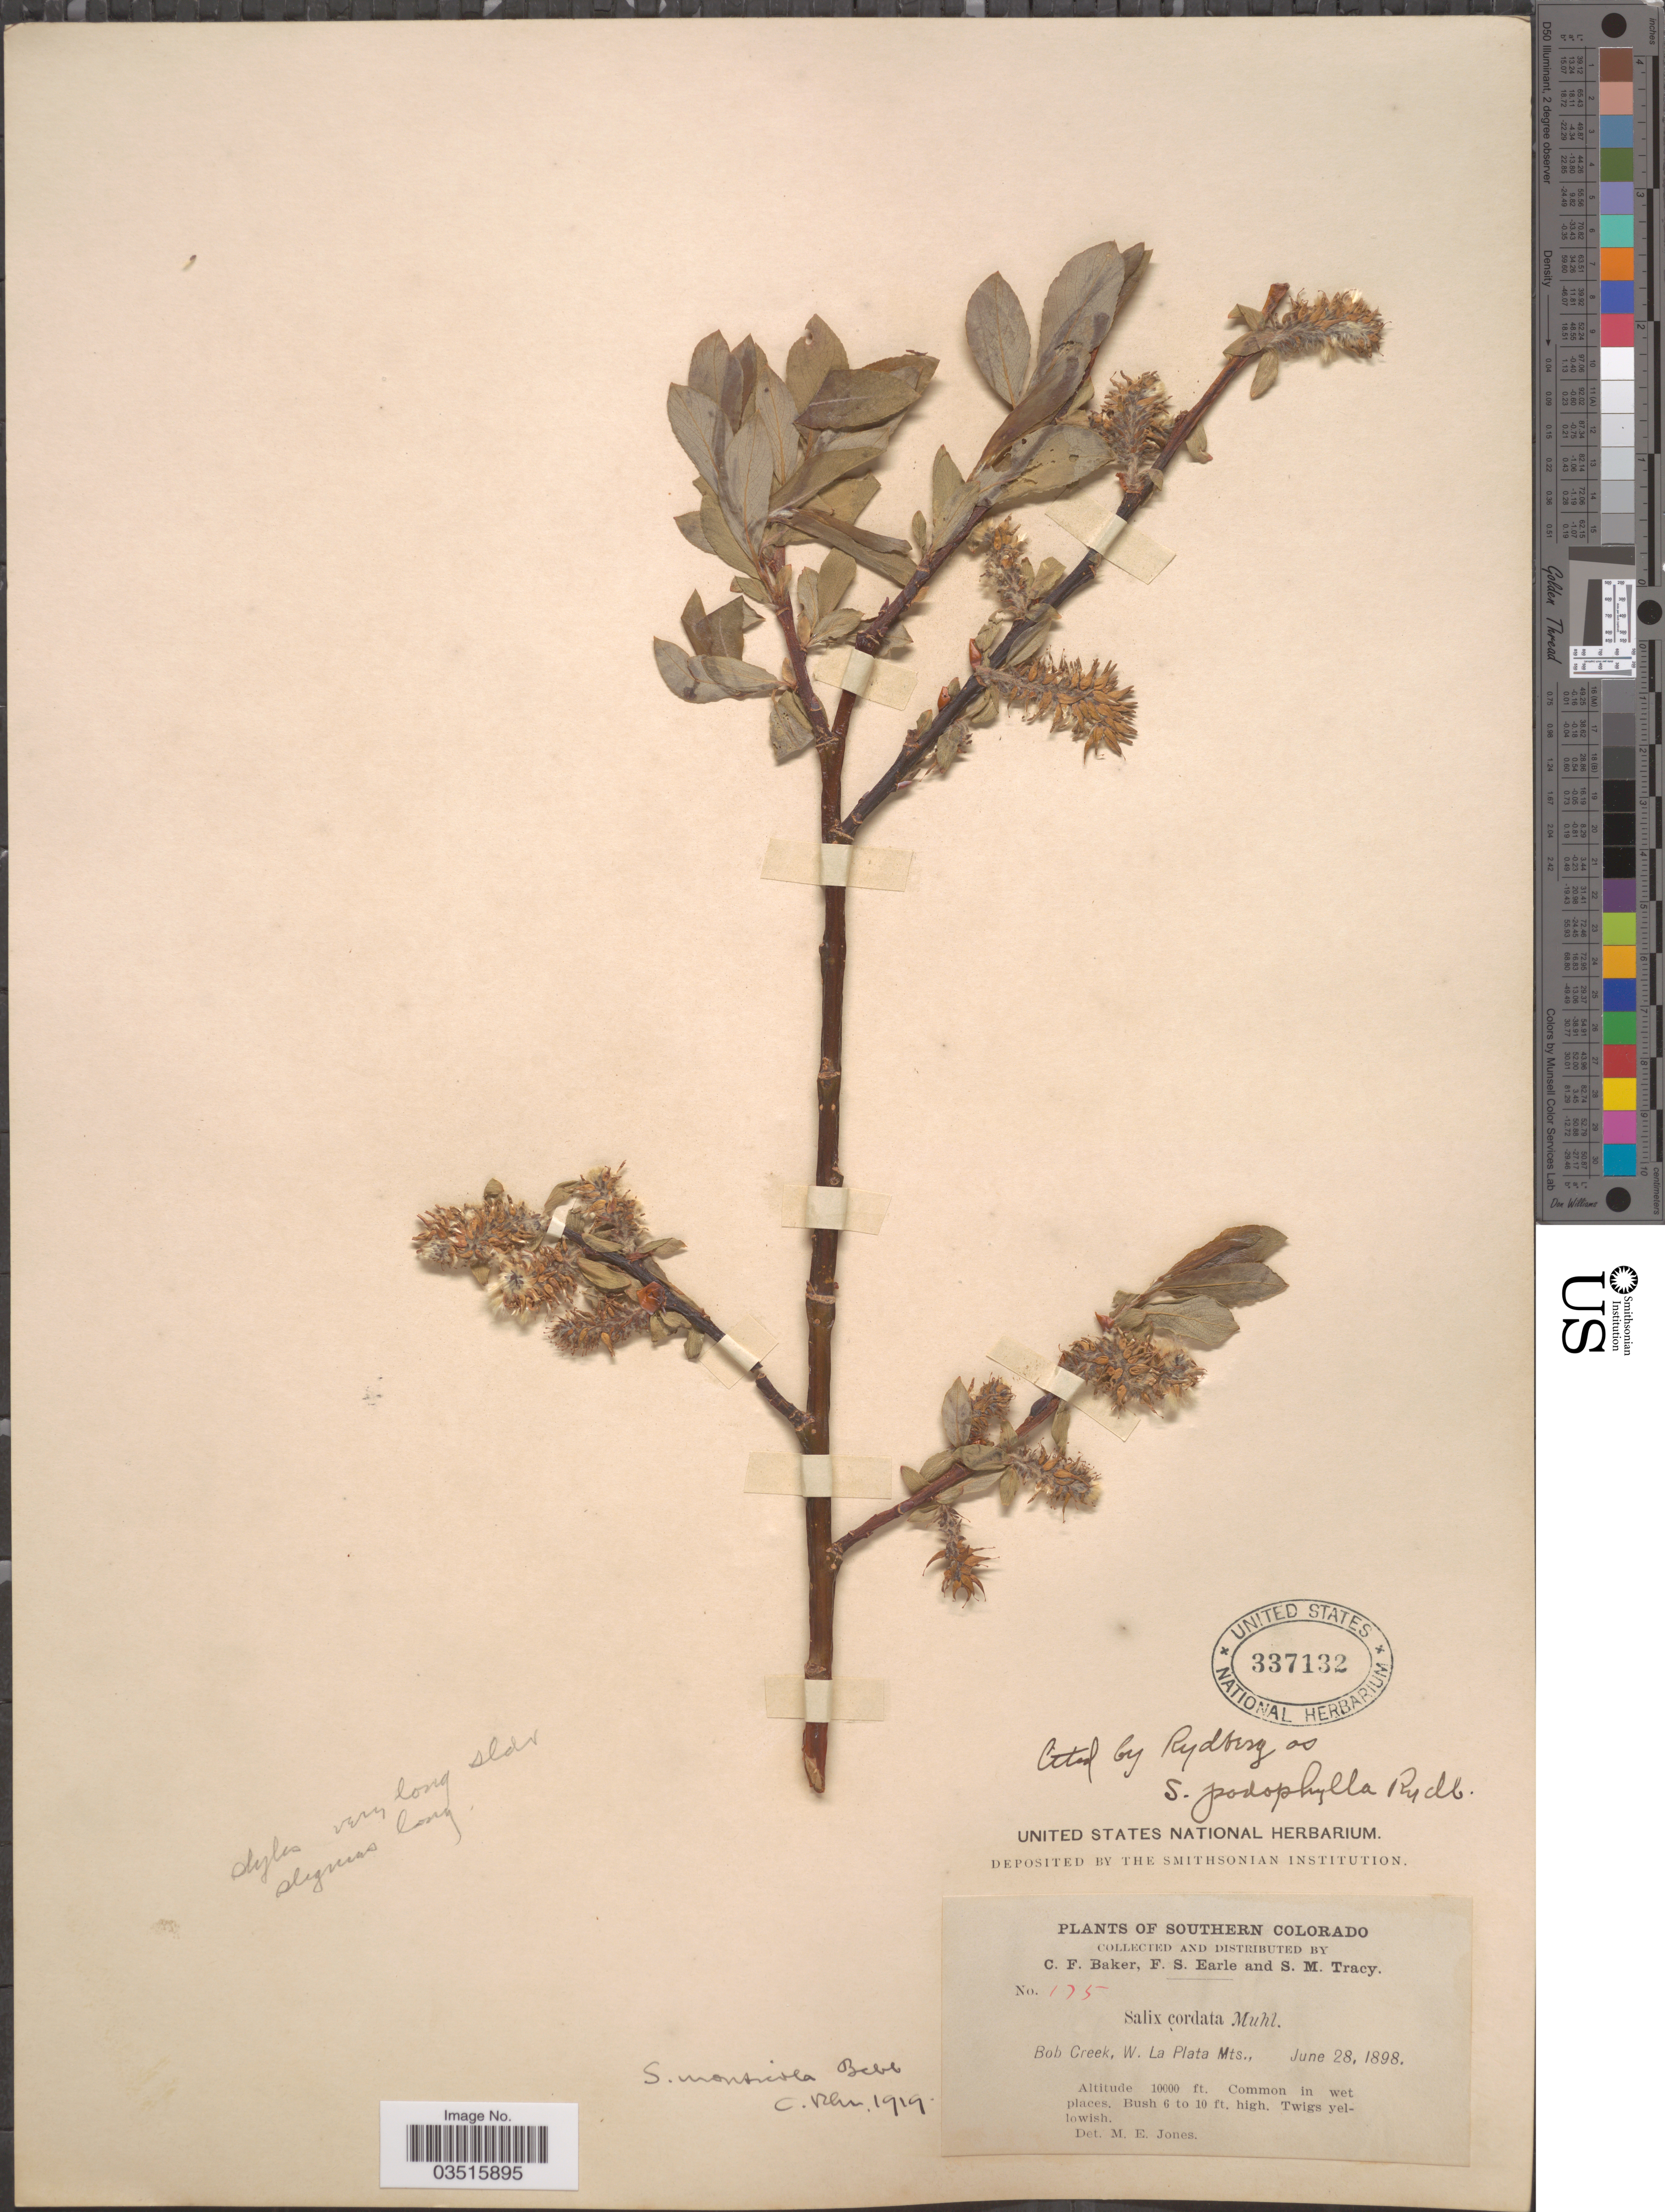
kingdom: Plantae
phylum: Tracheophyta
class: Magnoliopsida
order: Malpighiales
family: Salicaceae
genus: Salix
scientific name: Salix monticola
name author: Bebb.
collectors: C. F. Baker, F. S. Earle & S. M. Tracy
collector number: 175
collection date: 1898-06-28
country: United States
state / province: Colorado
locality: Southern Colorado. Bob Creek, W. La Plata Mts.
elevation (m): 3048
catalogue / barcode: US 337132